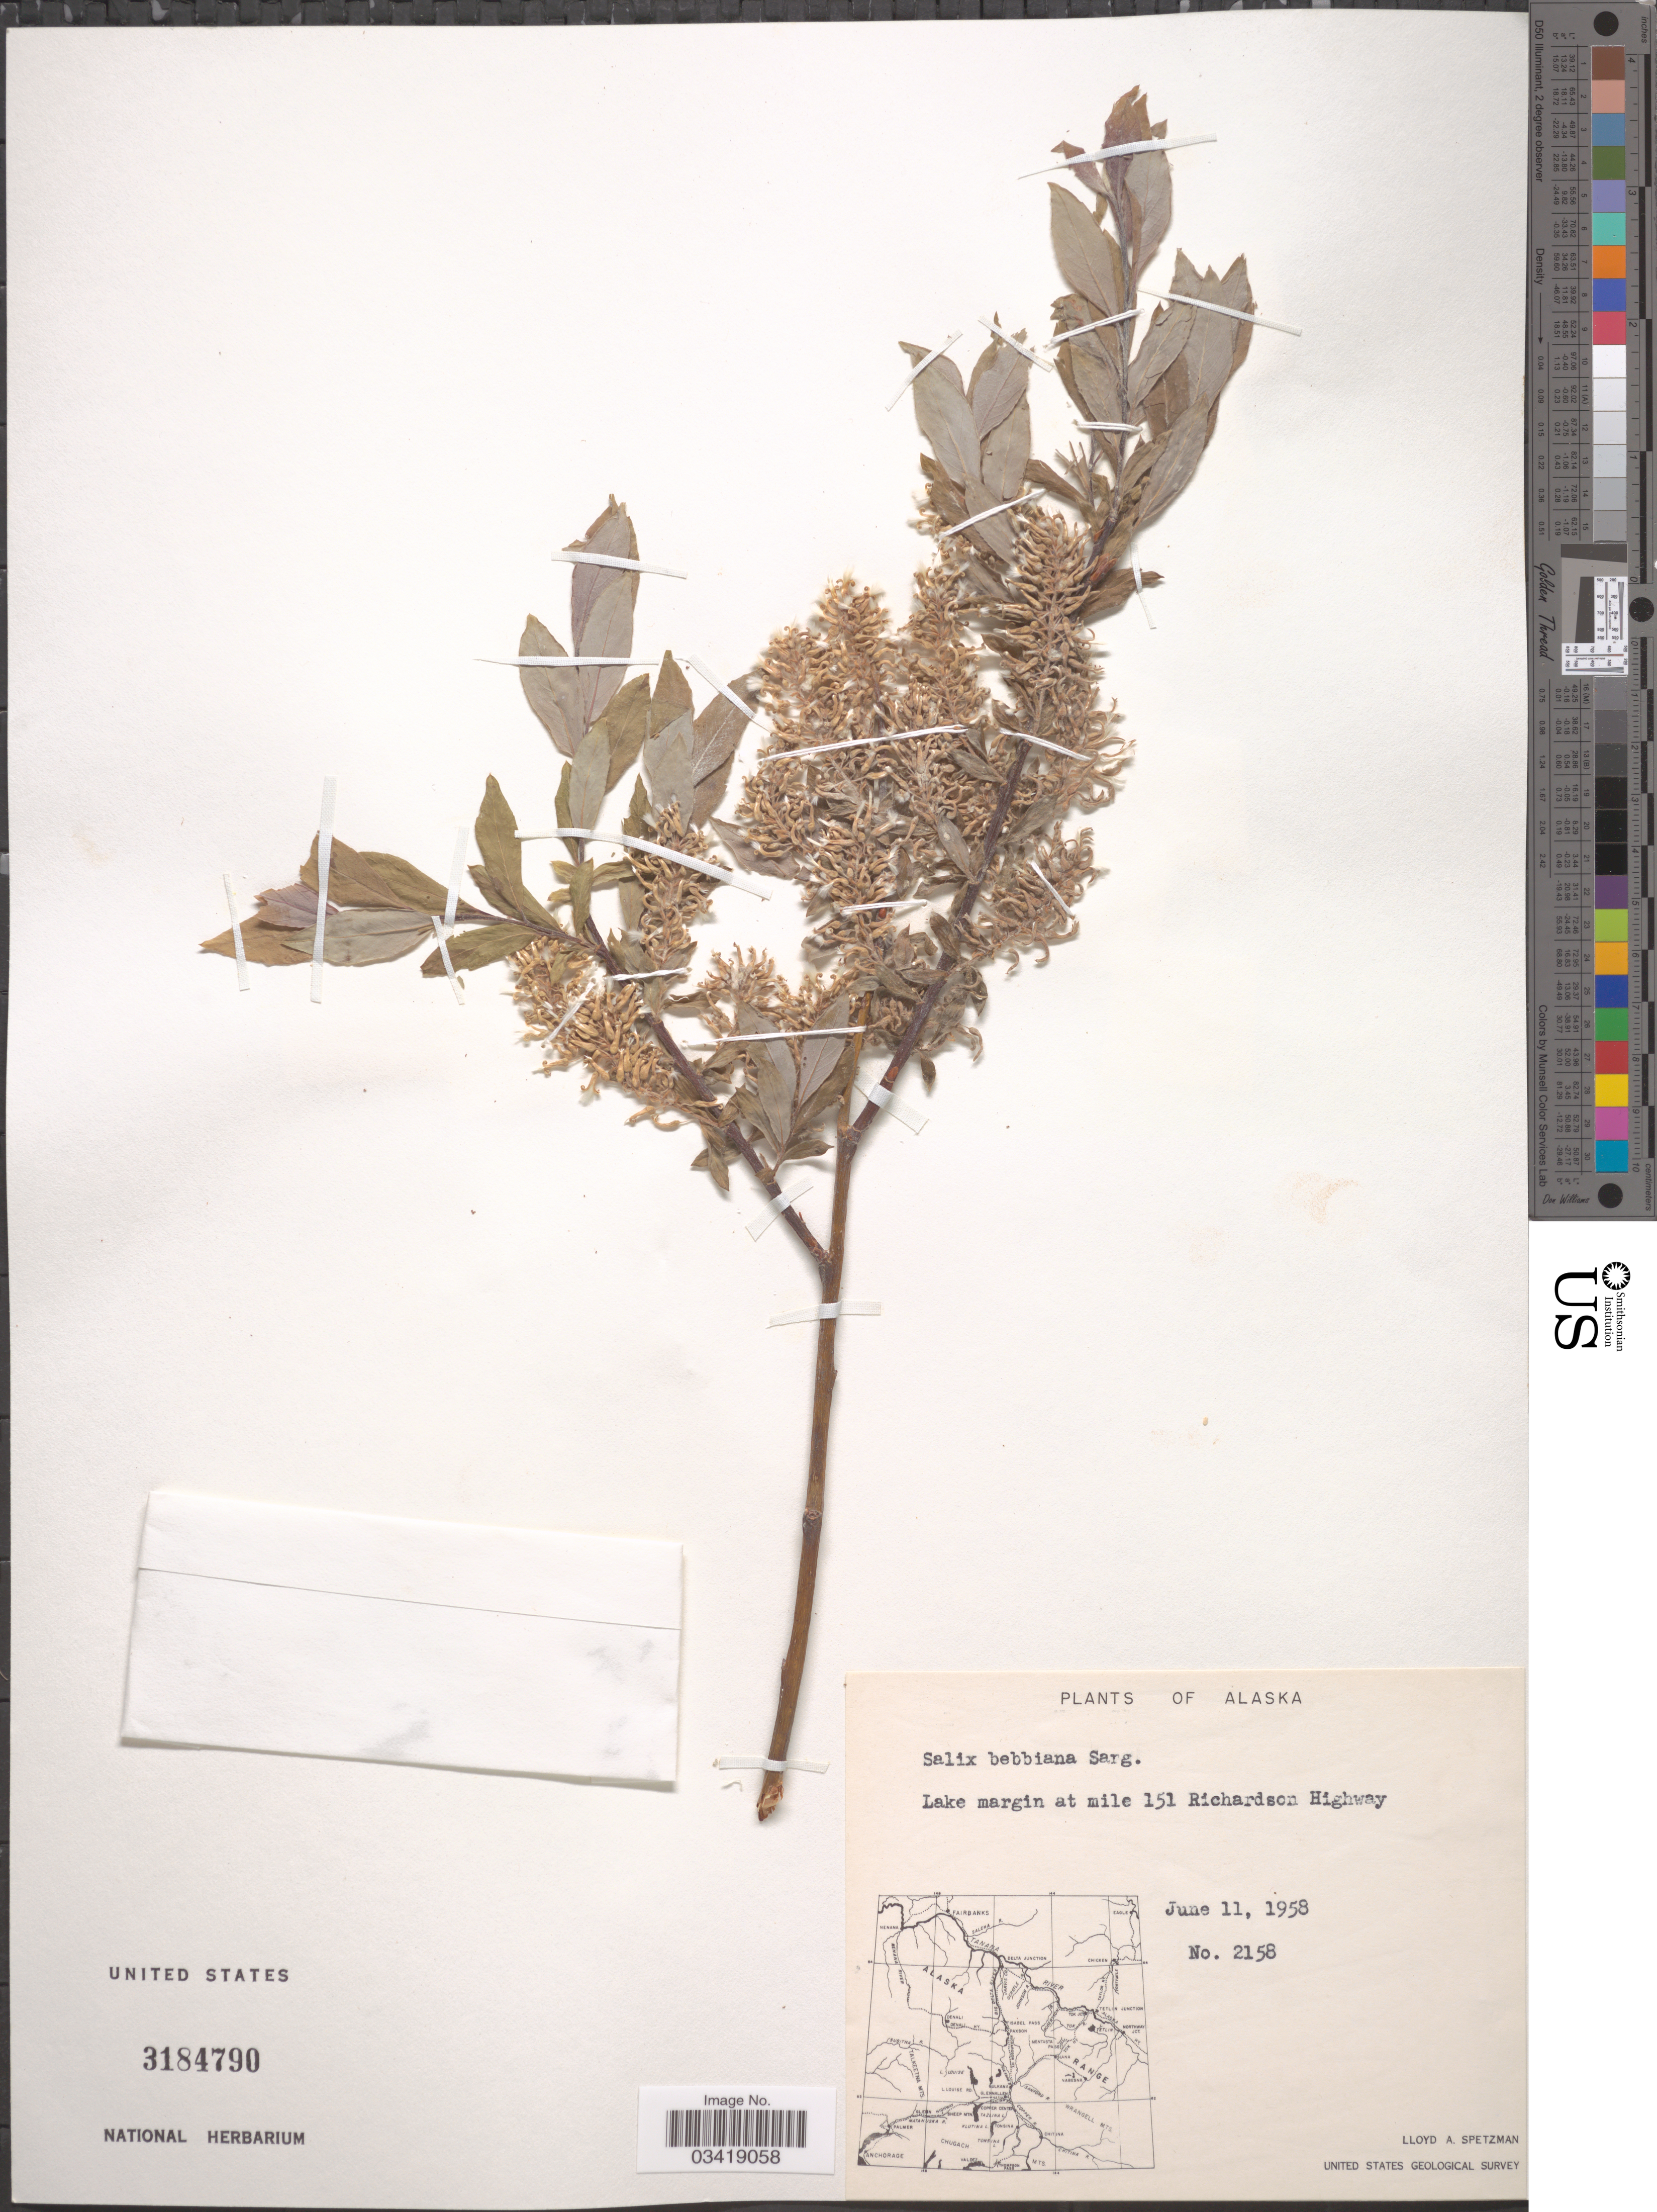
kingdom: Plantae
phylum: Tracheophyta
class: Magnoliopsida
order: Malpighiales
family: Salicaceae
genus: Salix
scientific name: Salix bebbiana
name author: Sarg.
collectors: L. Spetzman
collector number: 2158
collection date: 1958-06-11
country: United States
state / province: Alaska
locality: Lake margin at mile 151 Richardson Highway.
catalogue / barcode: US 3184790